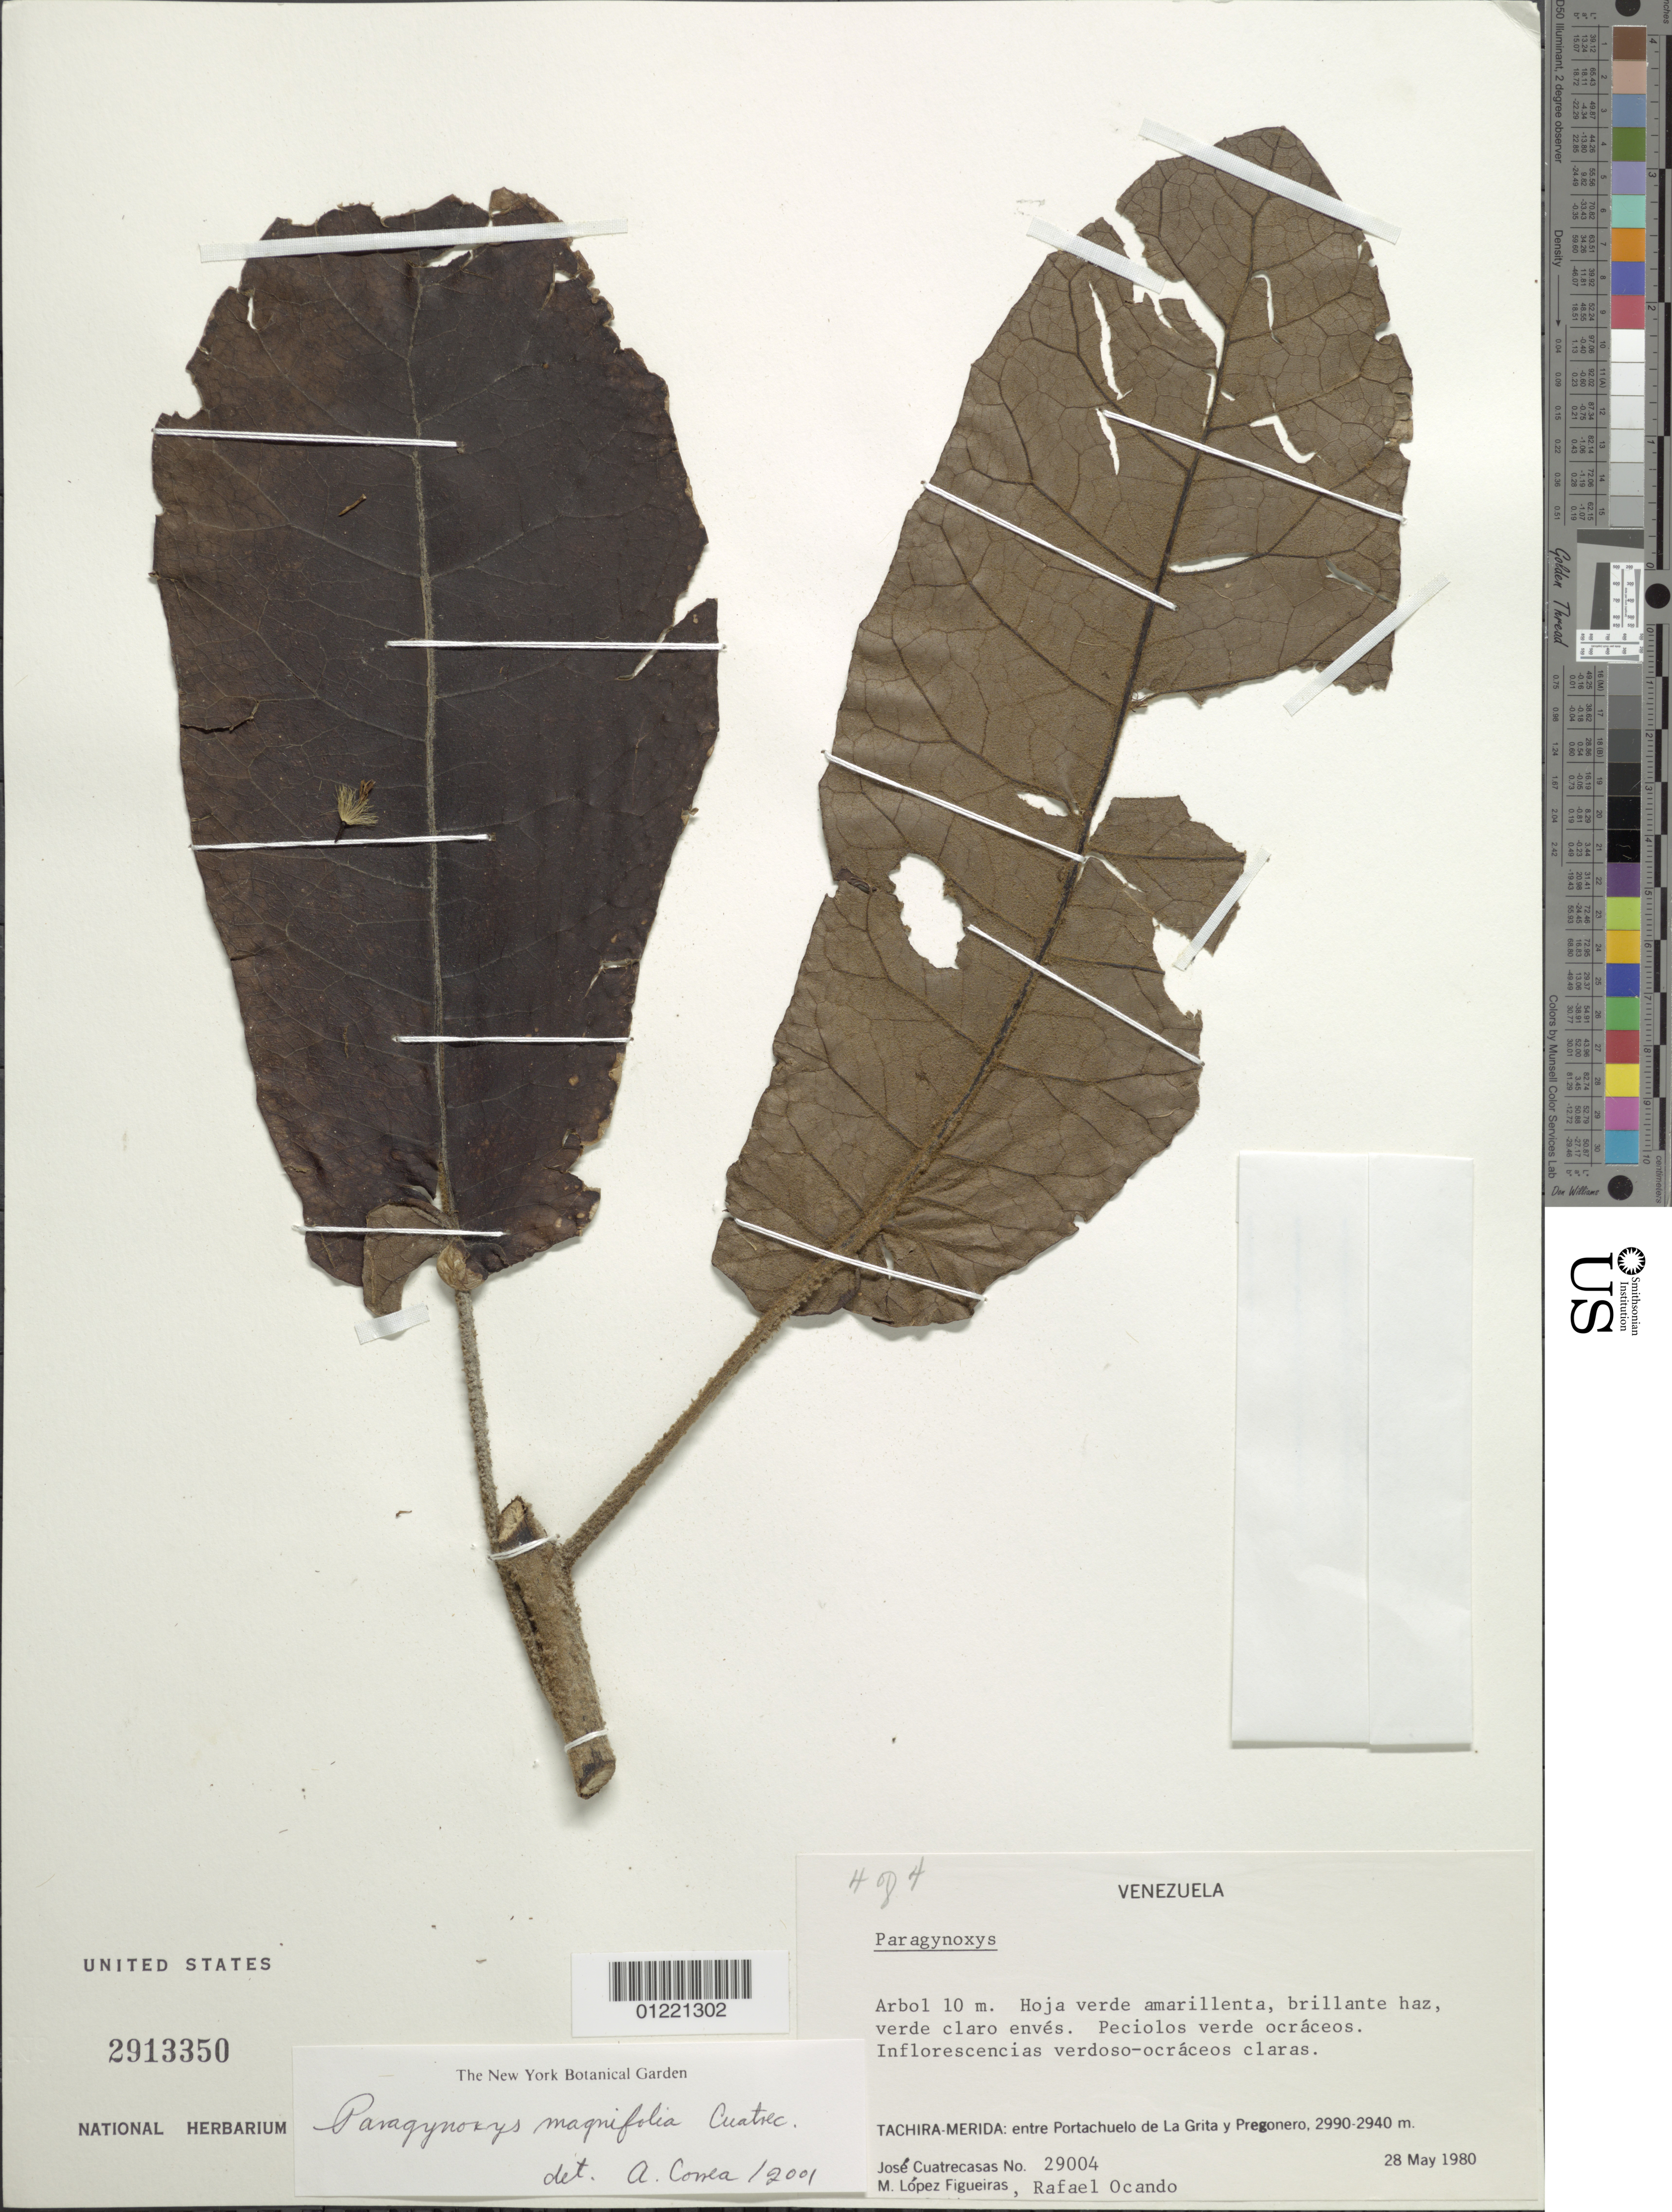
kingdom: Plantae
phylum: Tracheophyta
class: Magnoliopsida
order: Asterales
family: Asteraceae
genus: Paragynoxys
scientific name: Paragynoxys magnifolia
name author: Cuatrec.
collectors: J. Cuatrecasas, M. López Figueiras & R. Ocando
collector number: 29004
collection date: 1980-05-28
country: Venezuela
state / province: Mérida / Tachira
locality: Entre Portachuelo de La Grita y Pregonero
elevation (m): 2940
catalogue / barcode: US 2913350